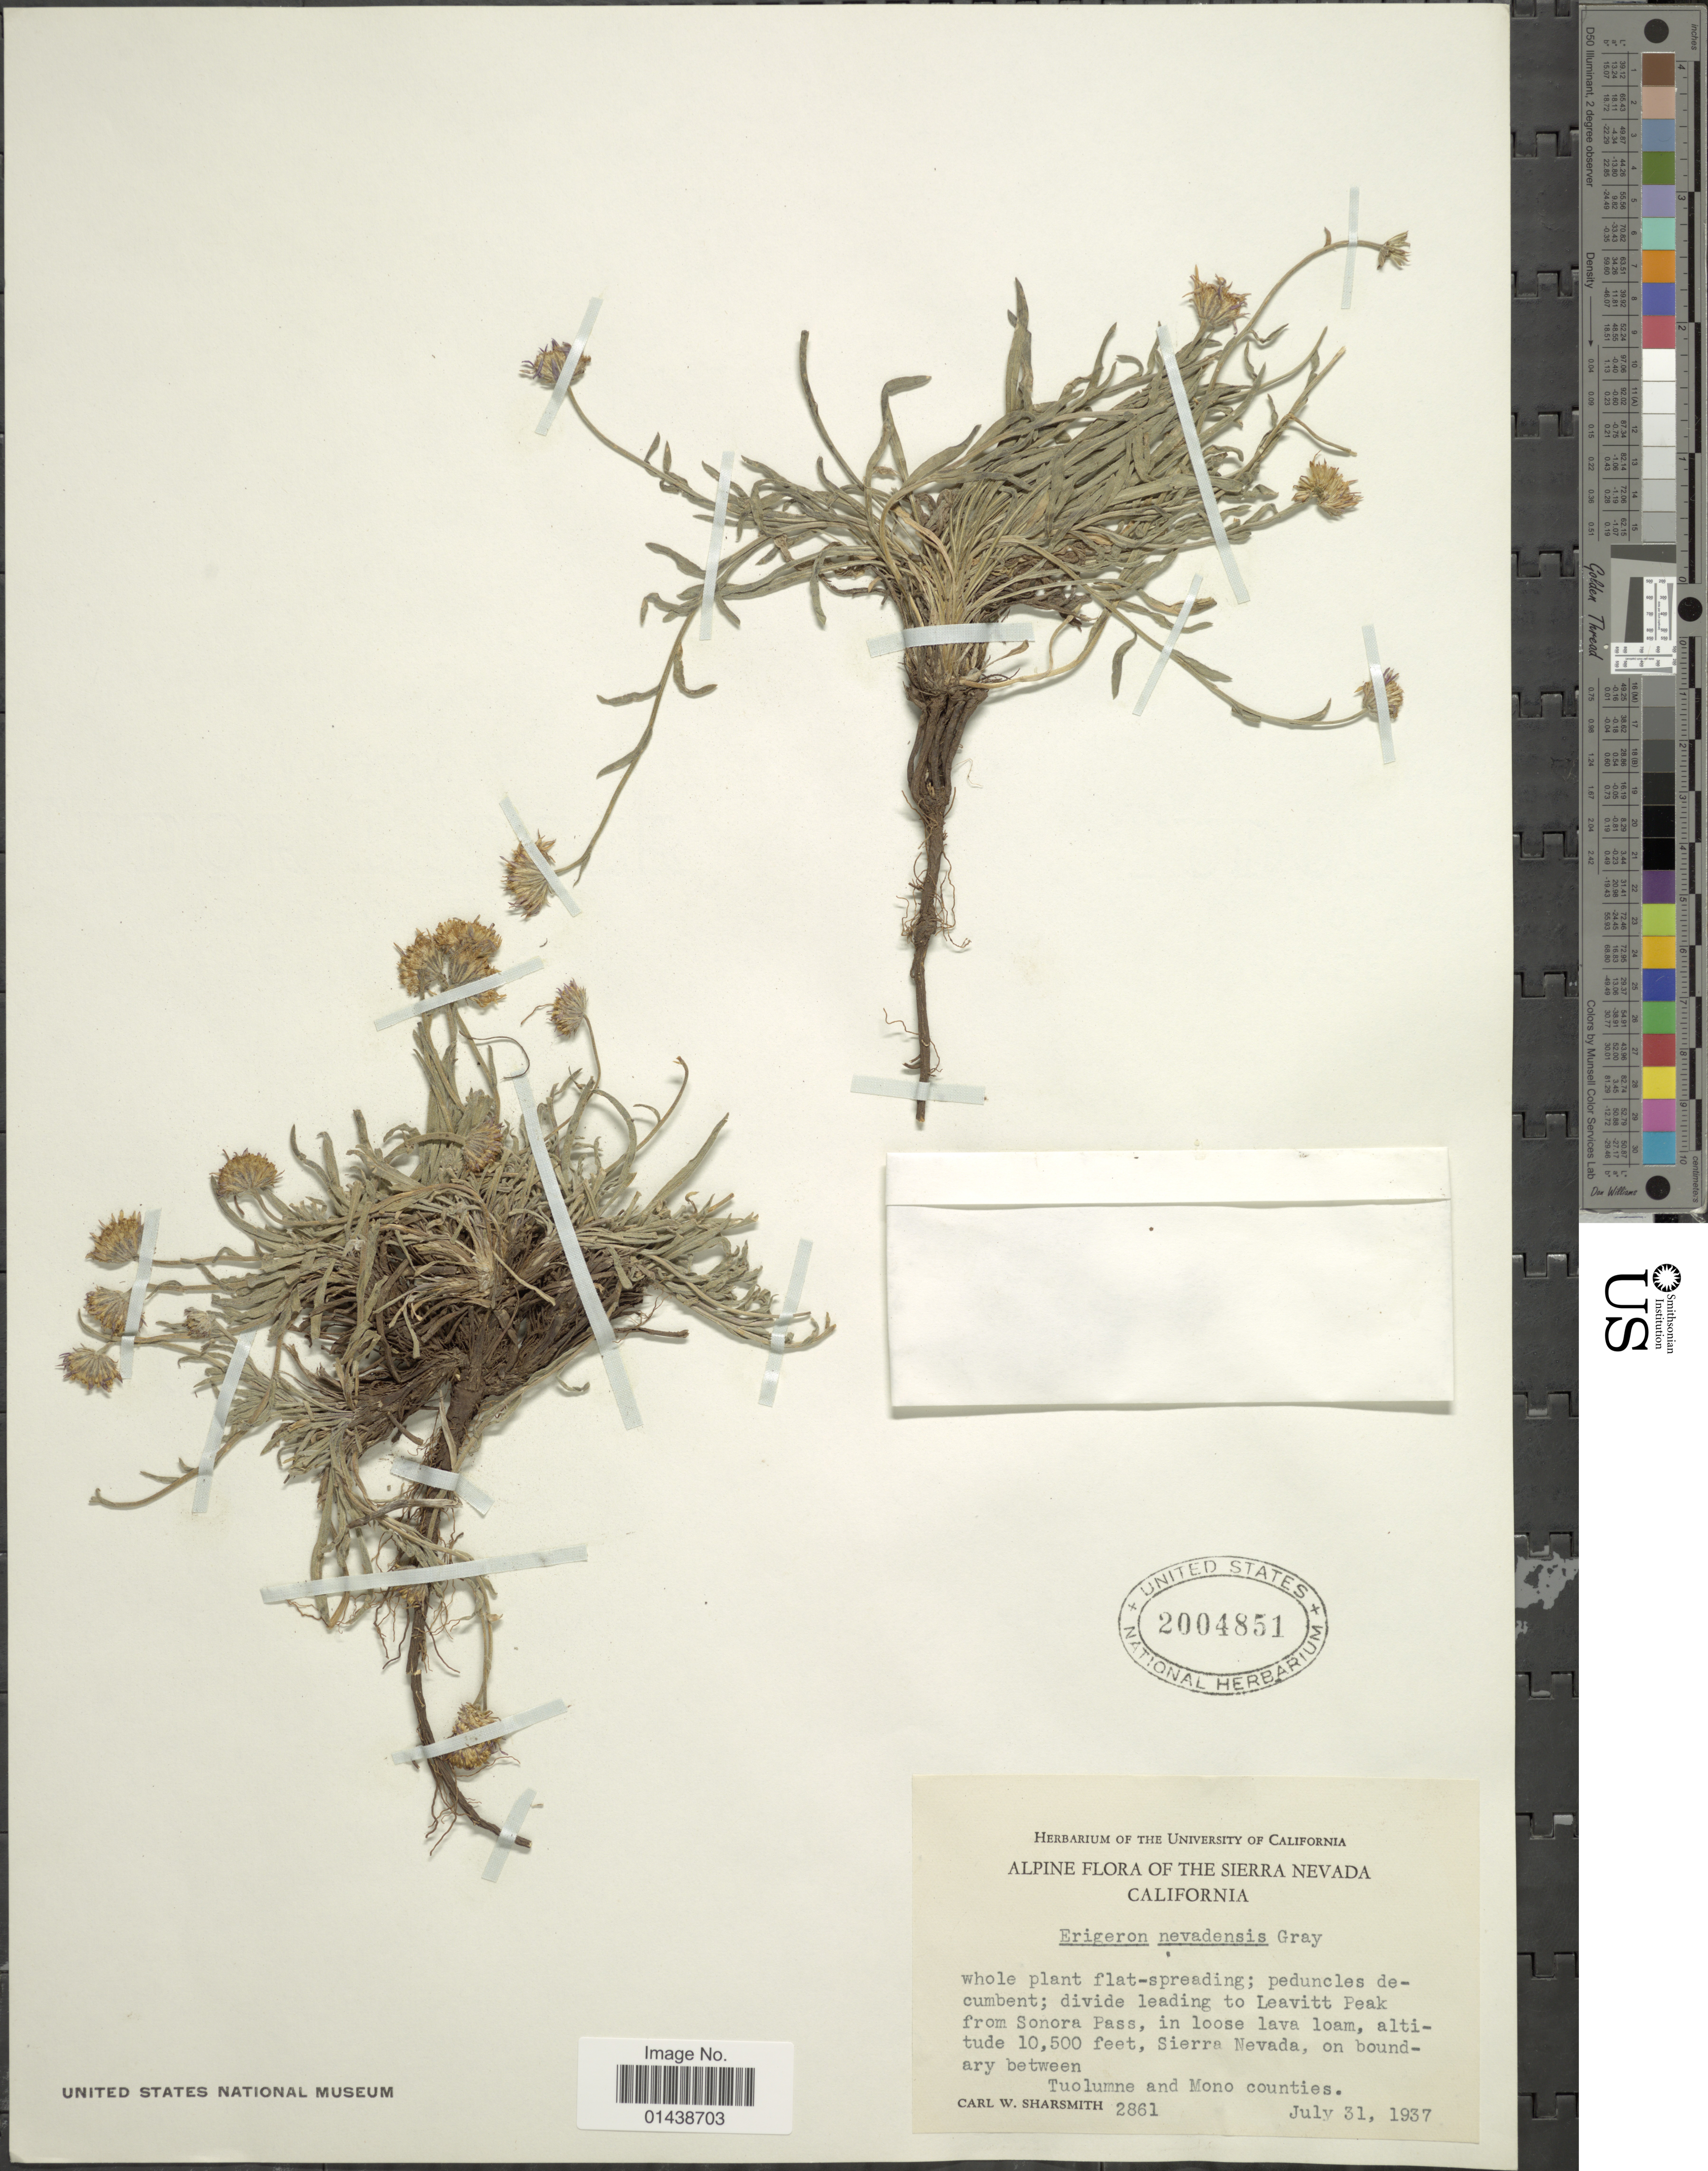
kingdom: Plantae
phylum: Tracheophyta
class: Magnoliopsida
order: Asterales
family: Asteraceae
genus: Erigeron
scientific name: Erigeron nevadincola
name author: S.F. Blake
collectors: C. Sharsmith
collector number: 2861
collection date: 1937-07-31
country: United States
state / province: California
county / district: Mono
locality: Alpine of the Sierra Nevada. divide leading to Leavitt Peak from Sonora Pass, on boundary between Tuolumne and Mono counties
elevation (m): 3200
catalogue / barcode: US 2004851